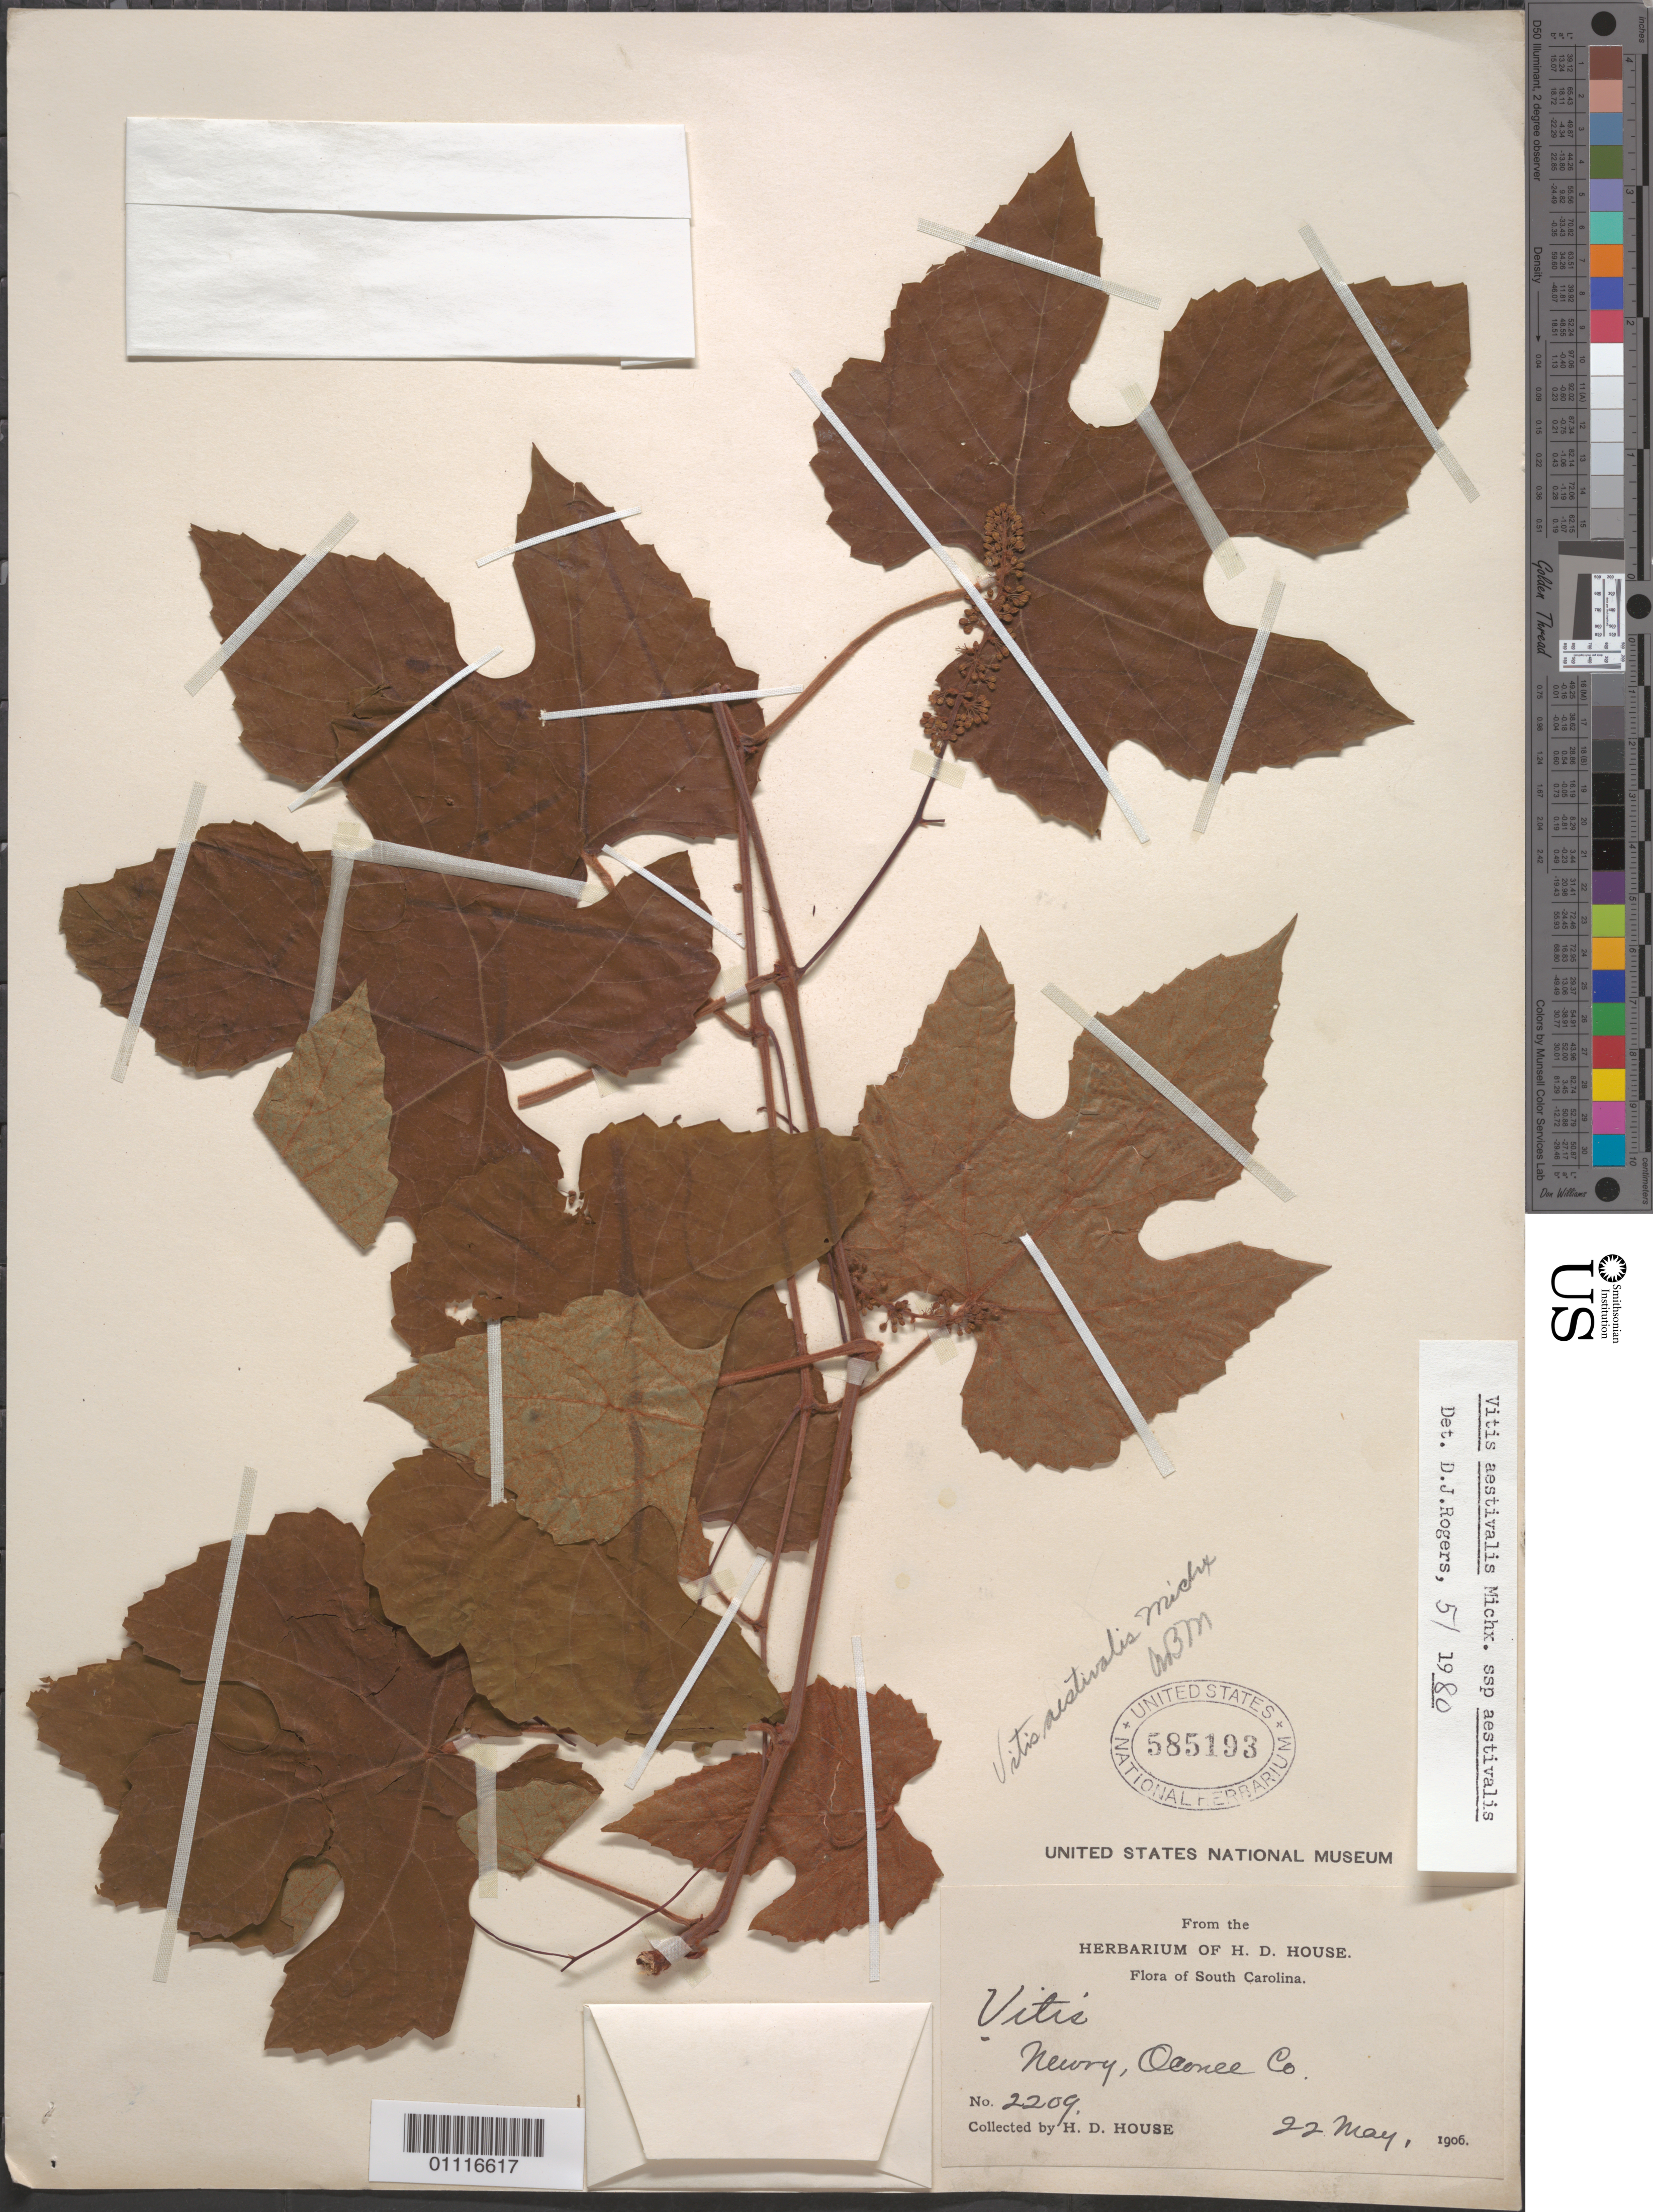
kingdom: Plantae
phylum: Tracheophyta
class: Magnoliopsida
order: Vitales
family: Vitaceae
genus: Vitis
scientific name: Vitis aestivalis subsp. aestivalis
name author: Michx.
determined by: Rogers, D. J.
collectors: H. D. House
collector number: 2209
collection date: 1906-05-22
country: United States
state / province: South Carolina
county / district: Oconee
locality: Newry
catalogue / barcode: US 585193